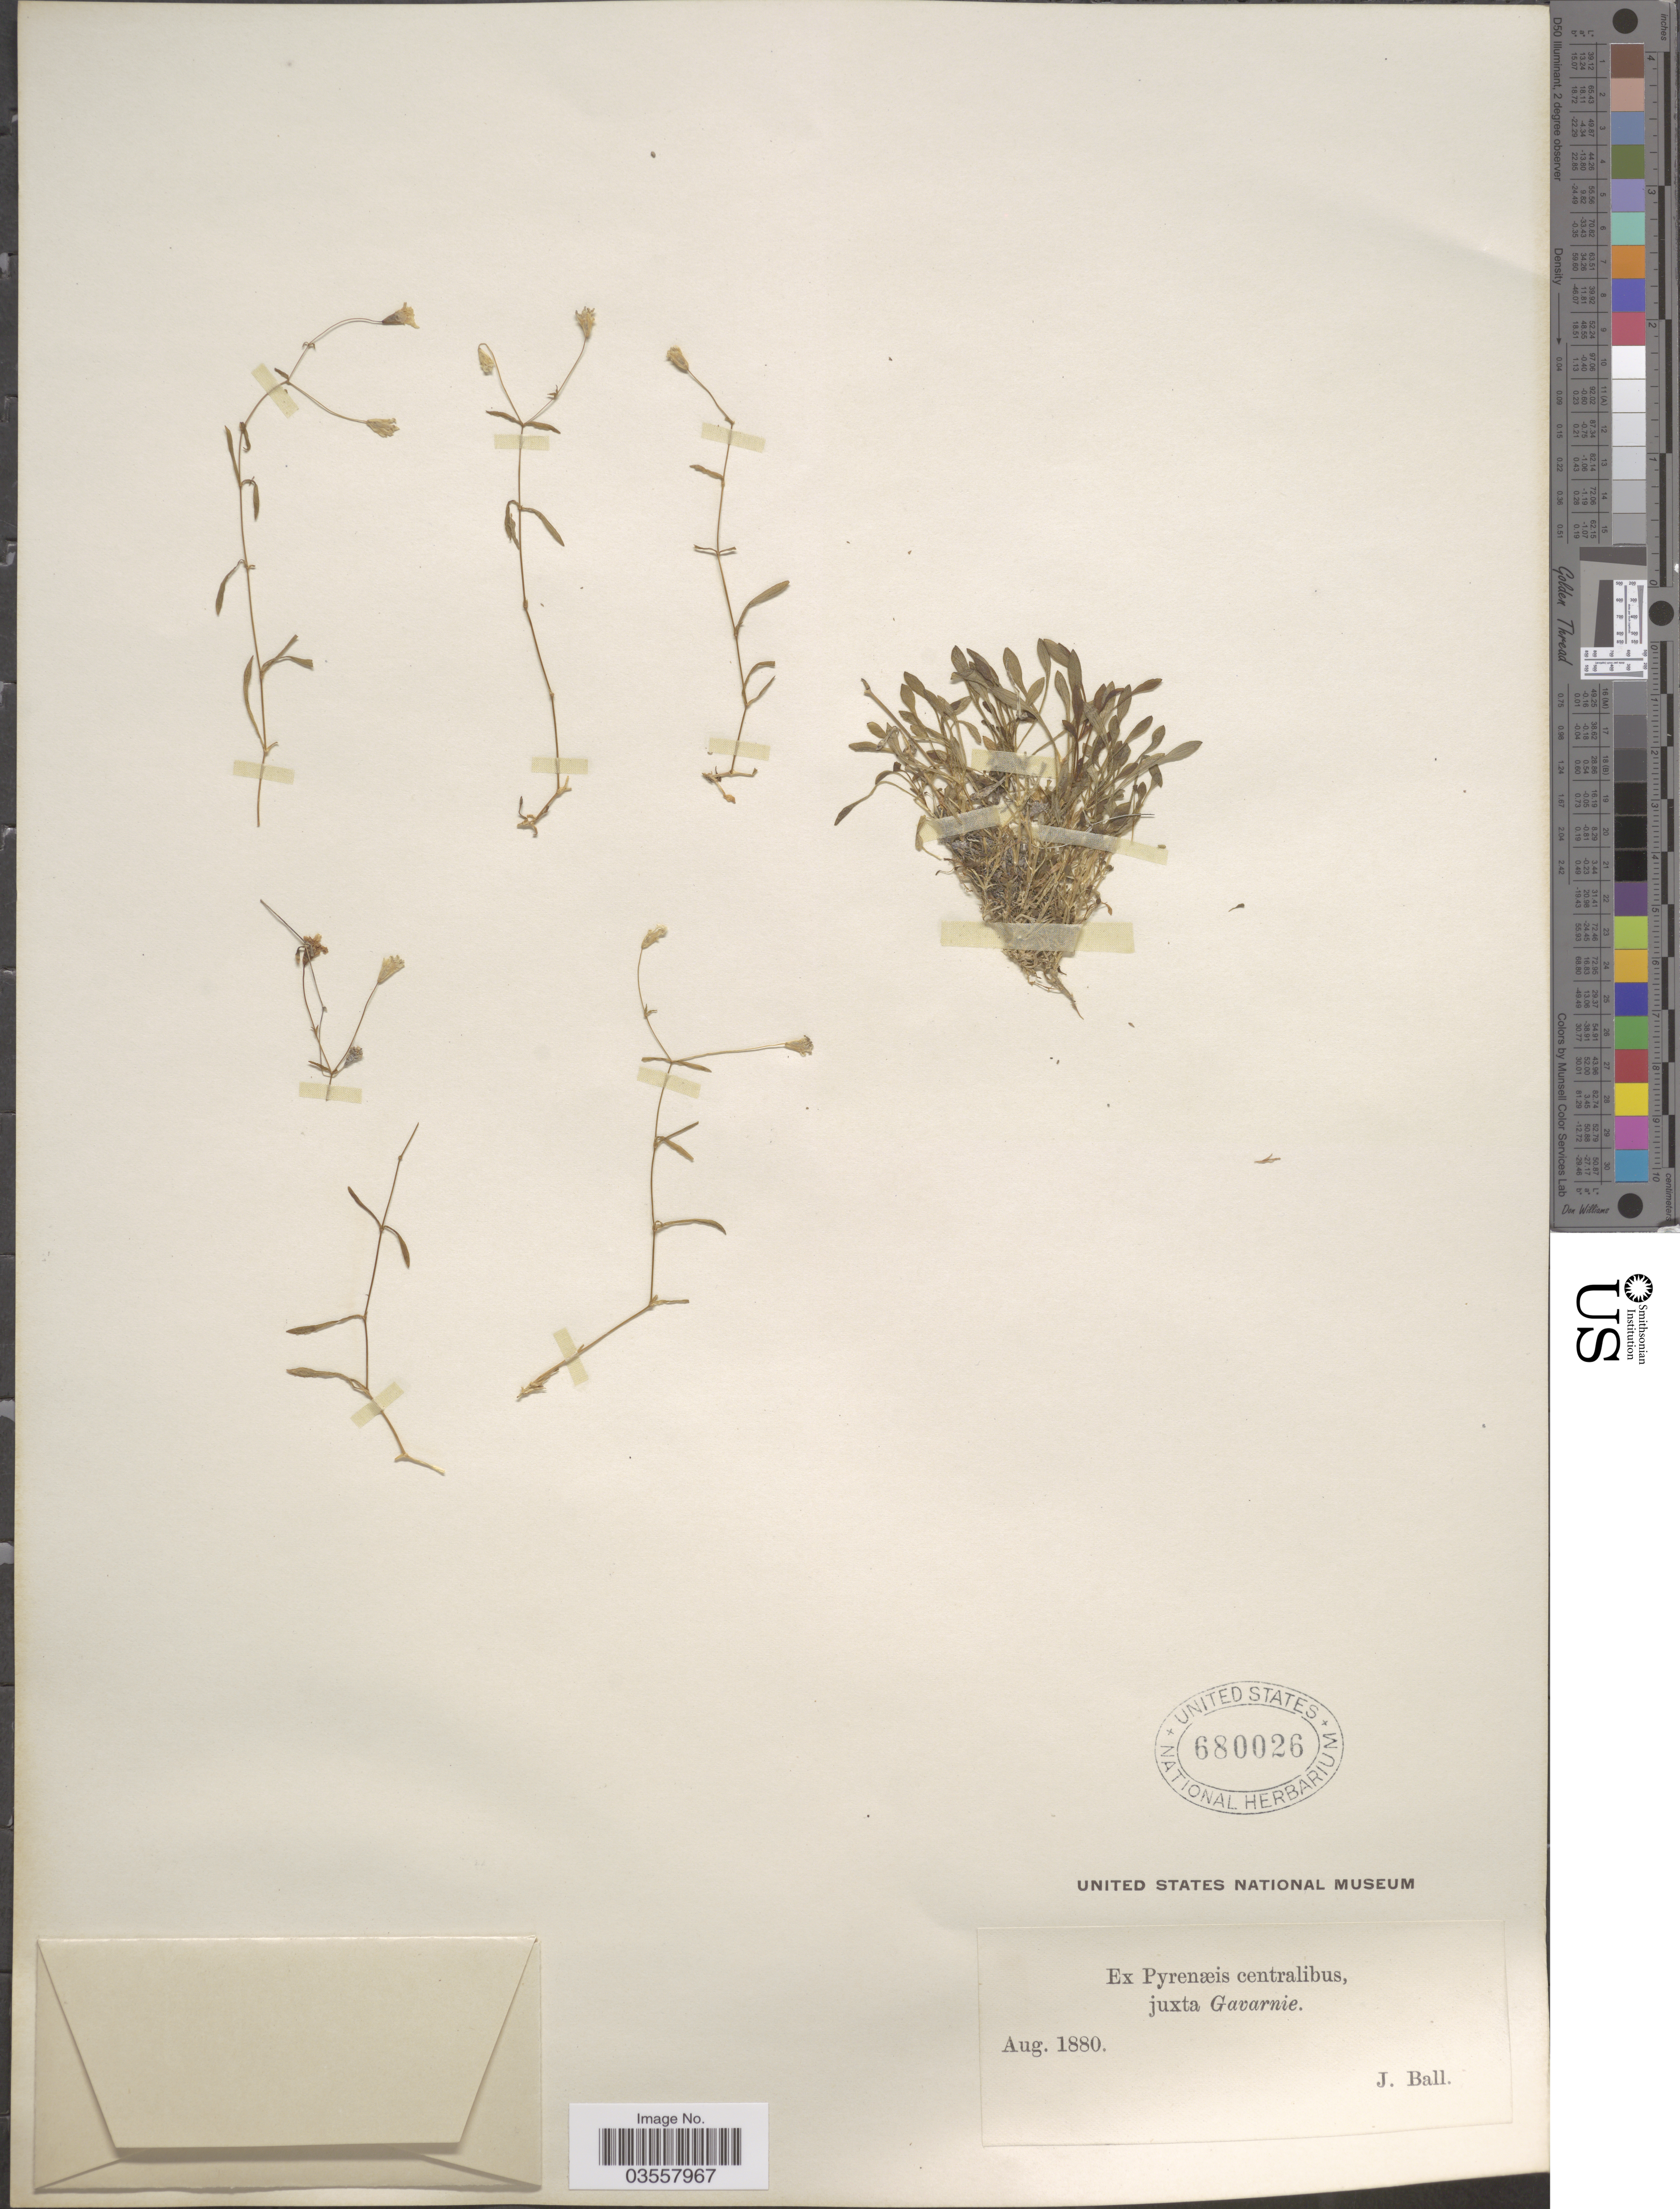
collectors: J. Ball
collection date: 1880-08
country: France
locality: Ex Pyrenæis centralibus, juxta Gavarnie.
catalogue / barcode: US 680026